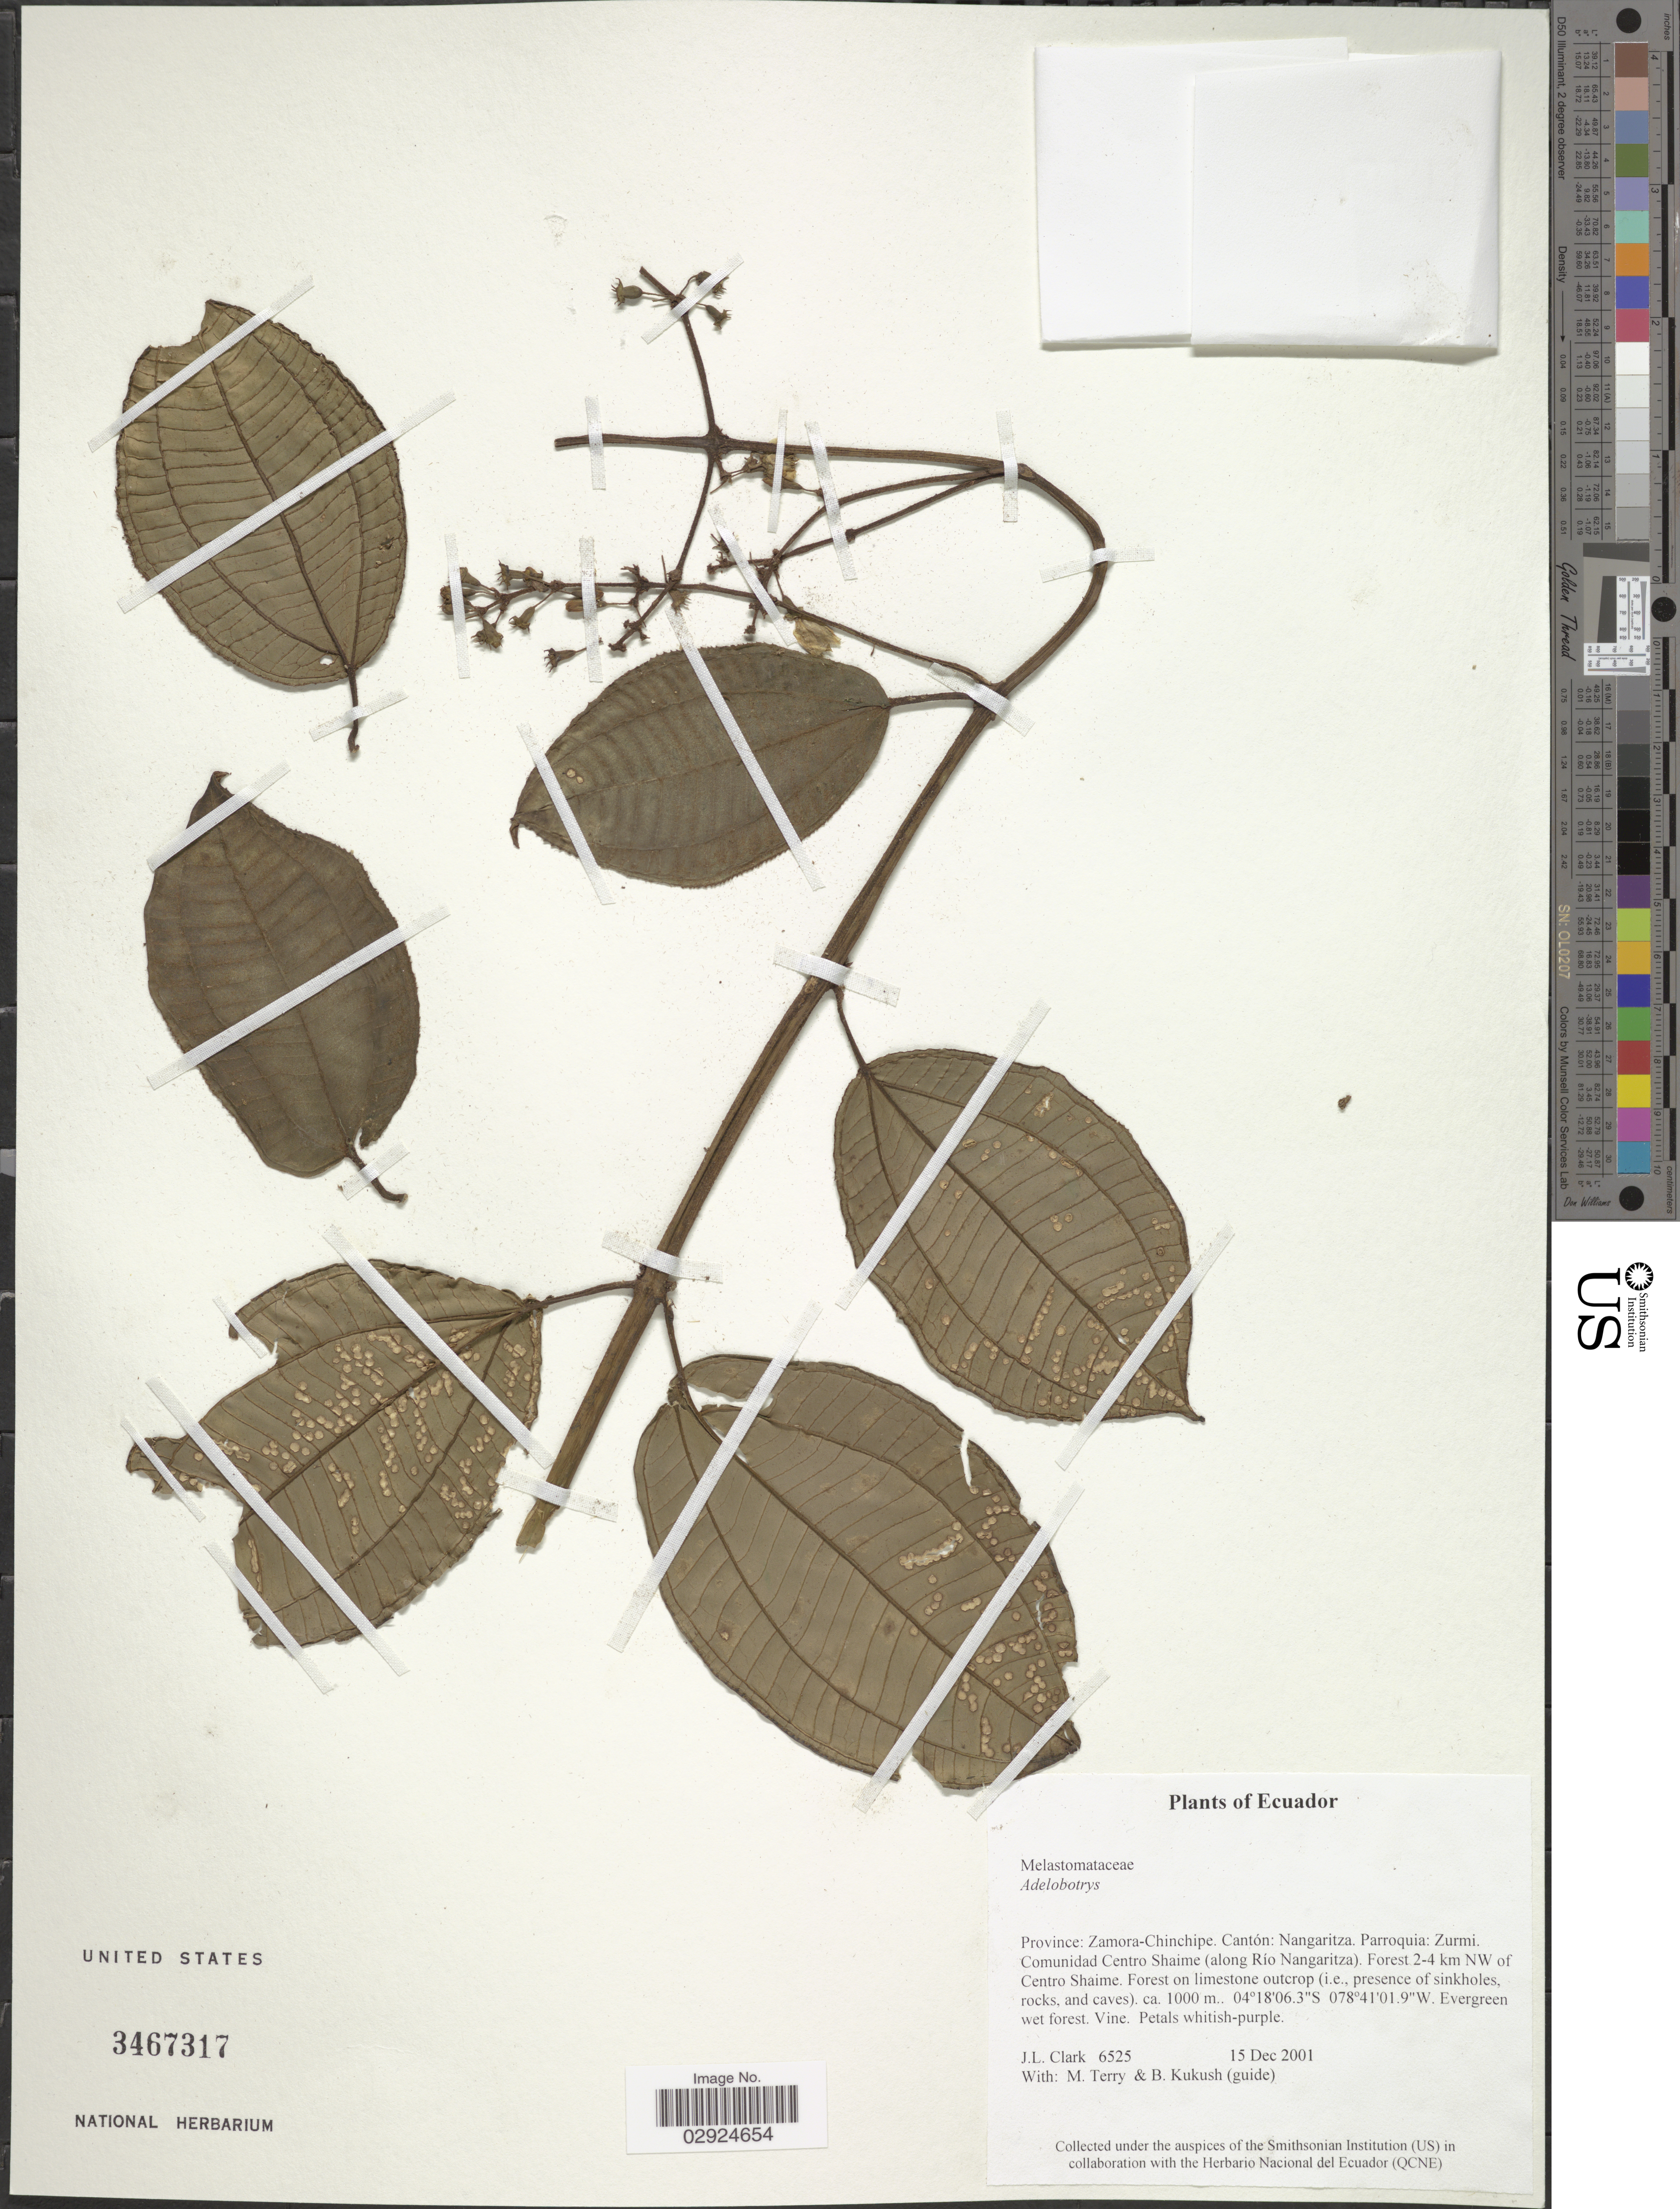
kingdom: Plantae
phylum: Tracheophyta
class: Magnoliopsida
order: Myrtales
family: Melastomataceae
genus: Adelobotrys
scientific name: Adelobotrys sp.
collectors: J. L. Clark, M. Terry & B. Kukush (guide)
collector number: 6525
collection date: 2001-12-15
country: Ecuador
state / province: Zamora-Chinchipe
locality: Province: Zamora-Chinchipe. Cantón: Nangaritza. Parroquia; Zurmi. Comunidad Centro Shaime (along Río Nangaritza). Forest 2-4 km NW of Centro Shaime.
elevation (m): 1000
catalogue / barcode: US 3467317